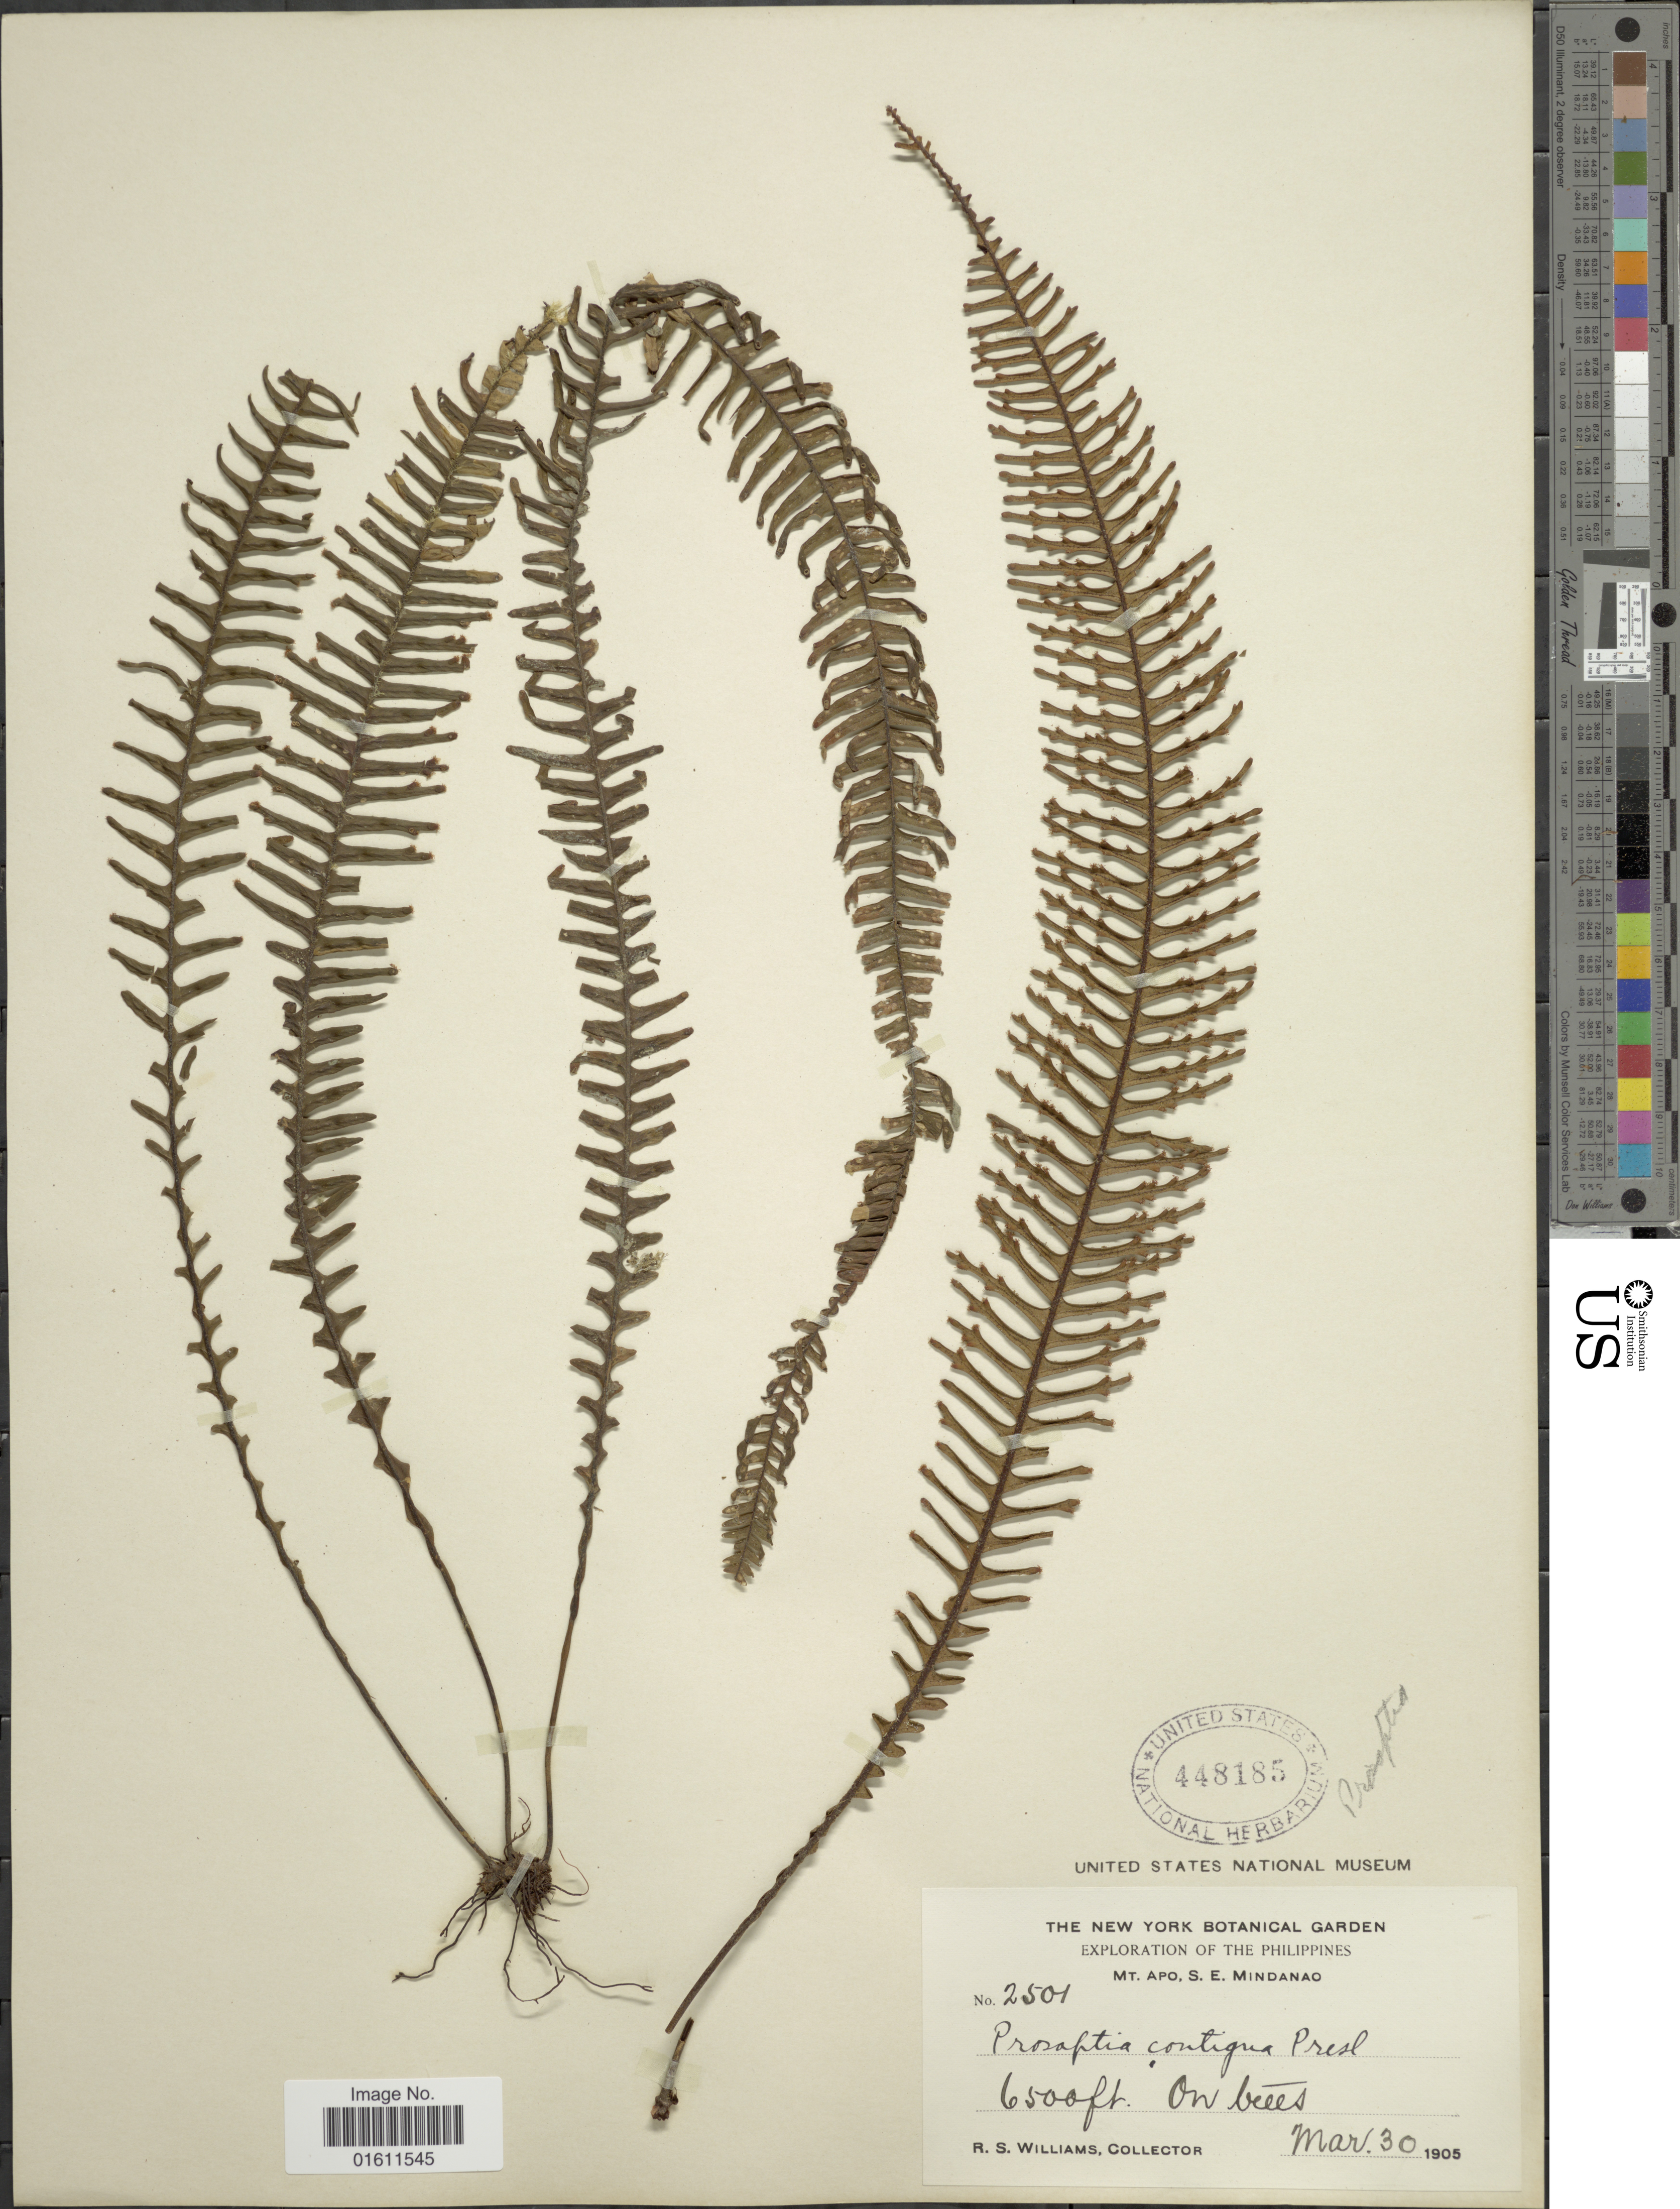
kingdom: Plantae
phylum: Tracheophyta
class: Polypodiopsida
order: Polypodiales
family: Polypodiaceae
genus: Prosaptia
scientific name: Prosaptia contigua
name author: (G. Forst.) Presl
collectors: R. S. Williams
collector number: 2501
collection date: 1905-03-30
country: Philippines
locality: Mt. Apo, S.E. Mindanao.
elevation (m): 1981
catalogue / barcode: US 448185